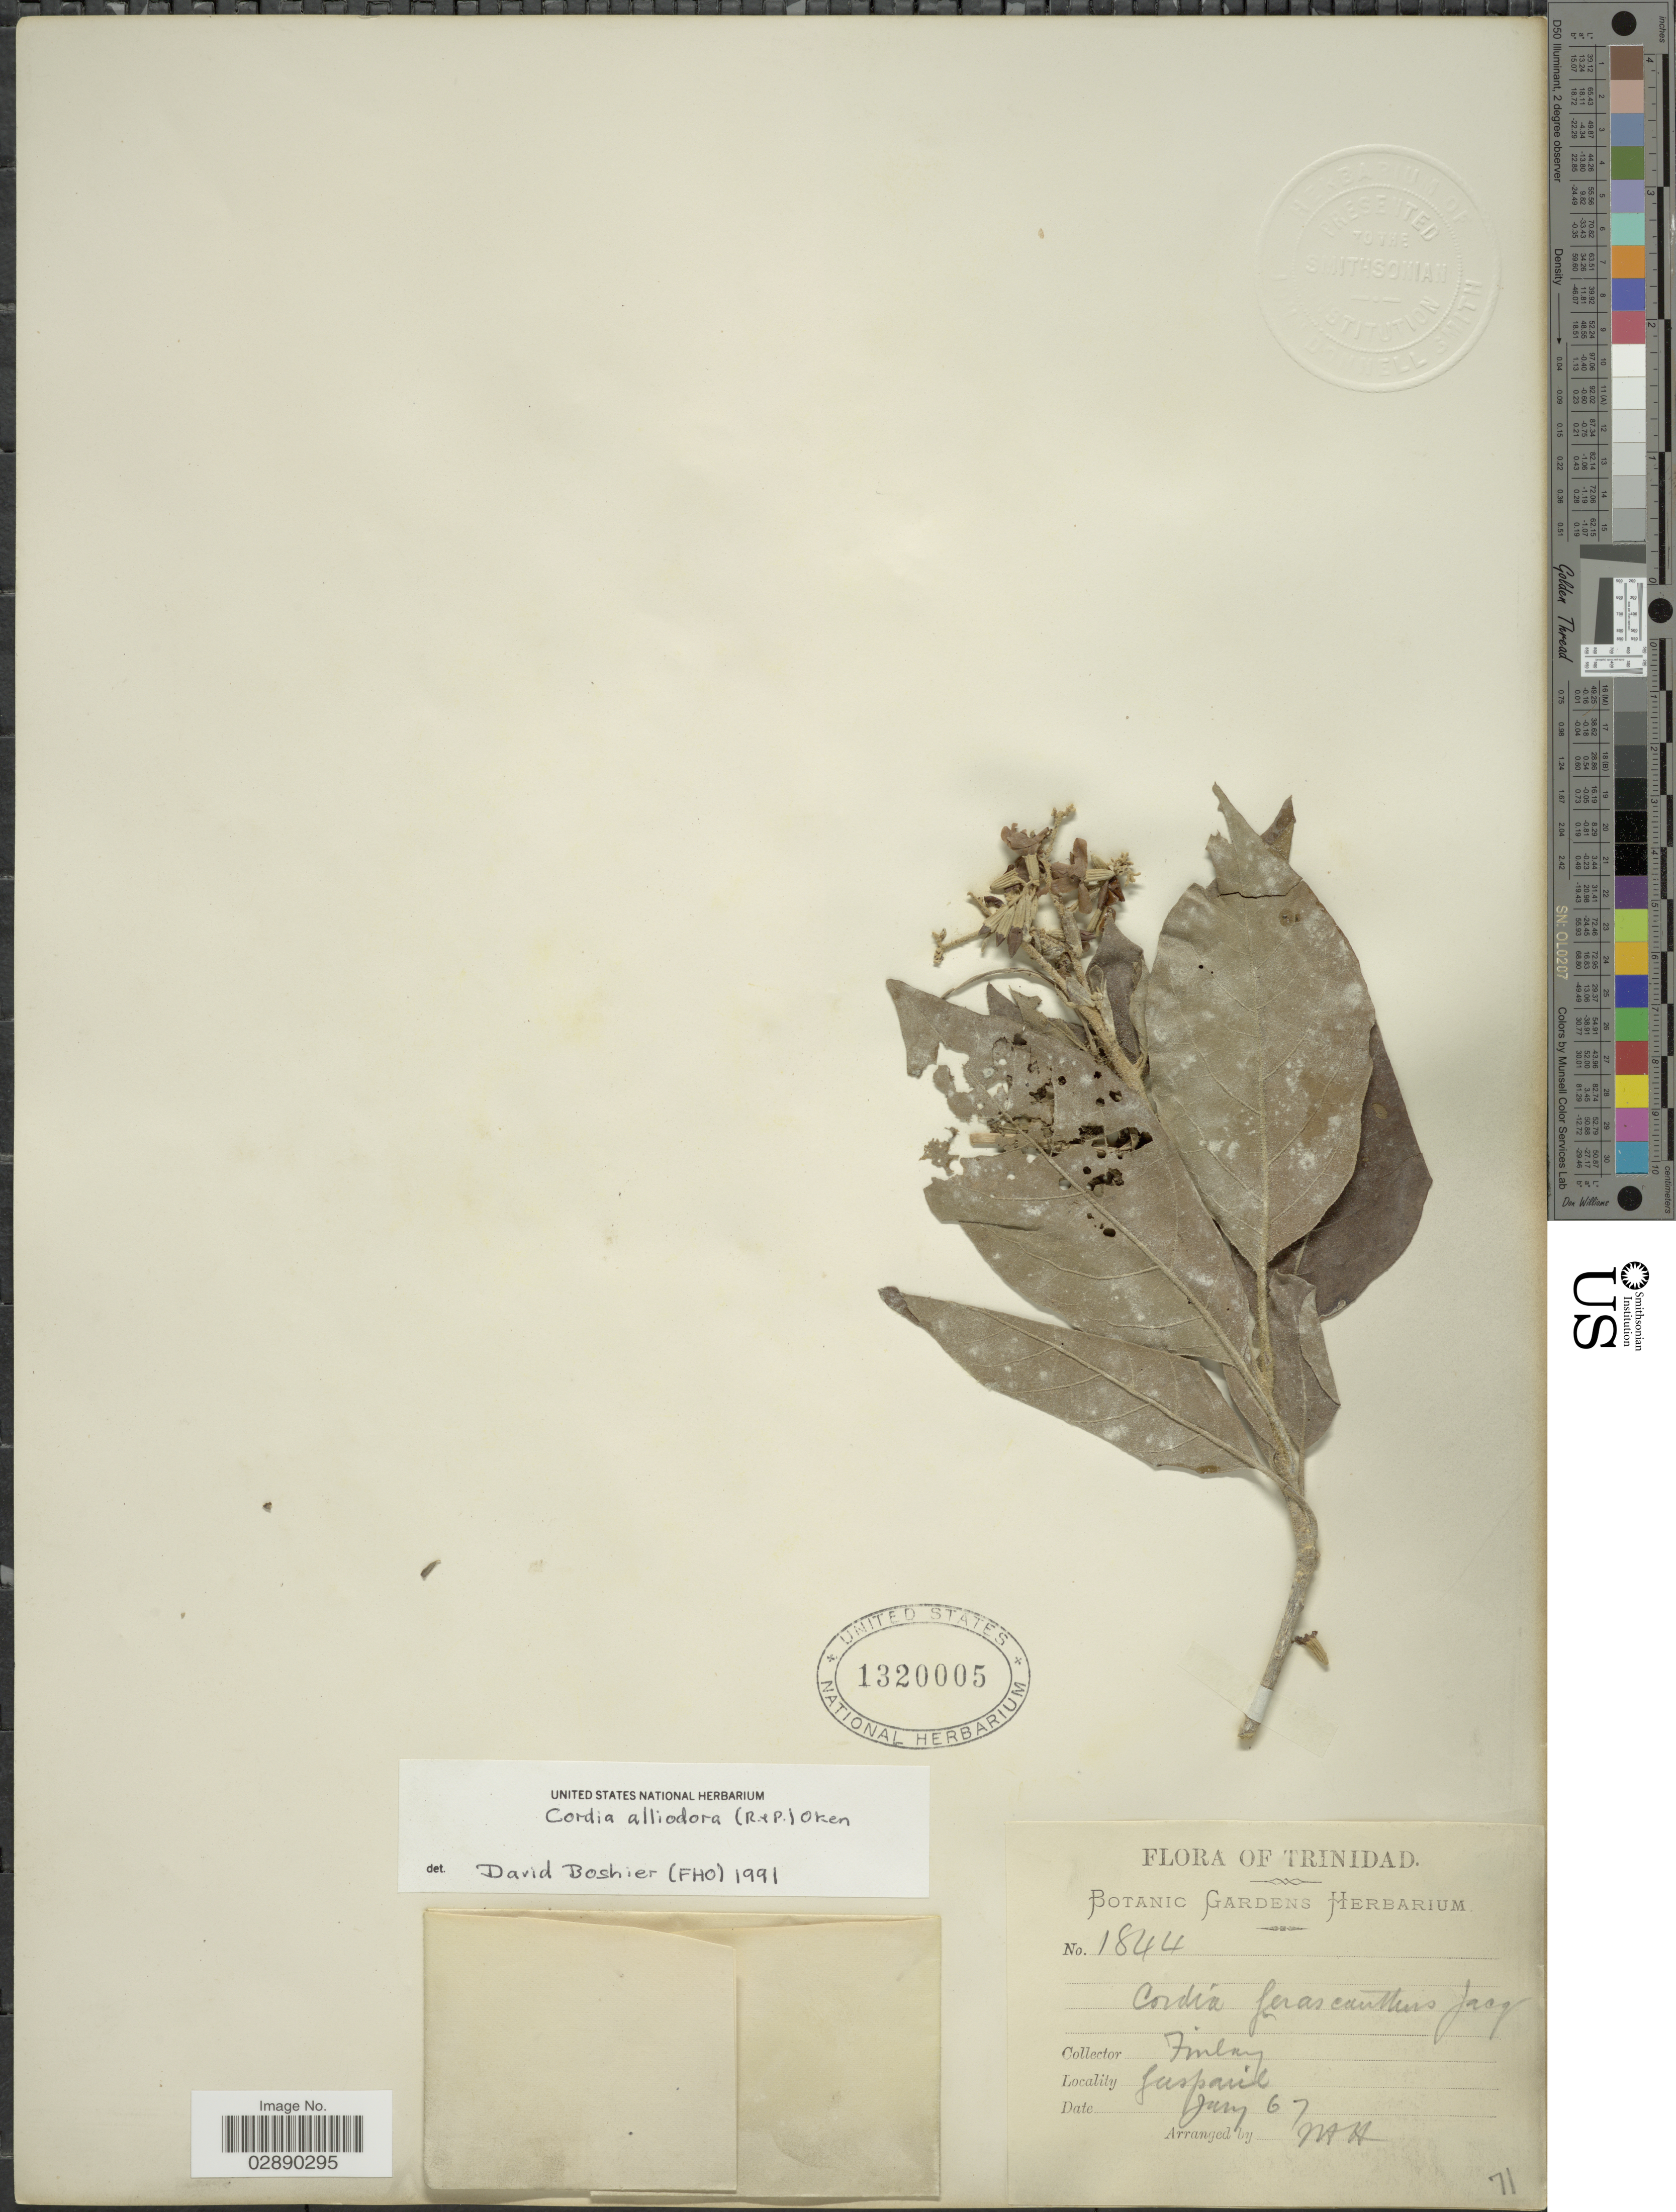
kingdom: Plantae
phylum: Tracheophyta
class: Magnoliopsida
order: Boraginales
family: Cordiaceae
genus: Cordia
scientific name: Cordia alliodora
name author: (Ruiz & Pav.) Oken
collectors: -. Finlay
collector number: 1844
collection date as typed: Transcribed d/m/y: /6/67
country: Trinidad and Tobago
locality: Trinidad. Juspaul [interpreted].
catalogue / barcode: US 1320005